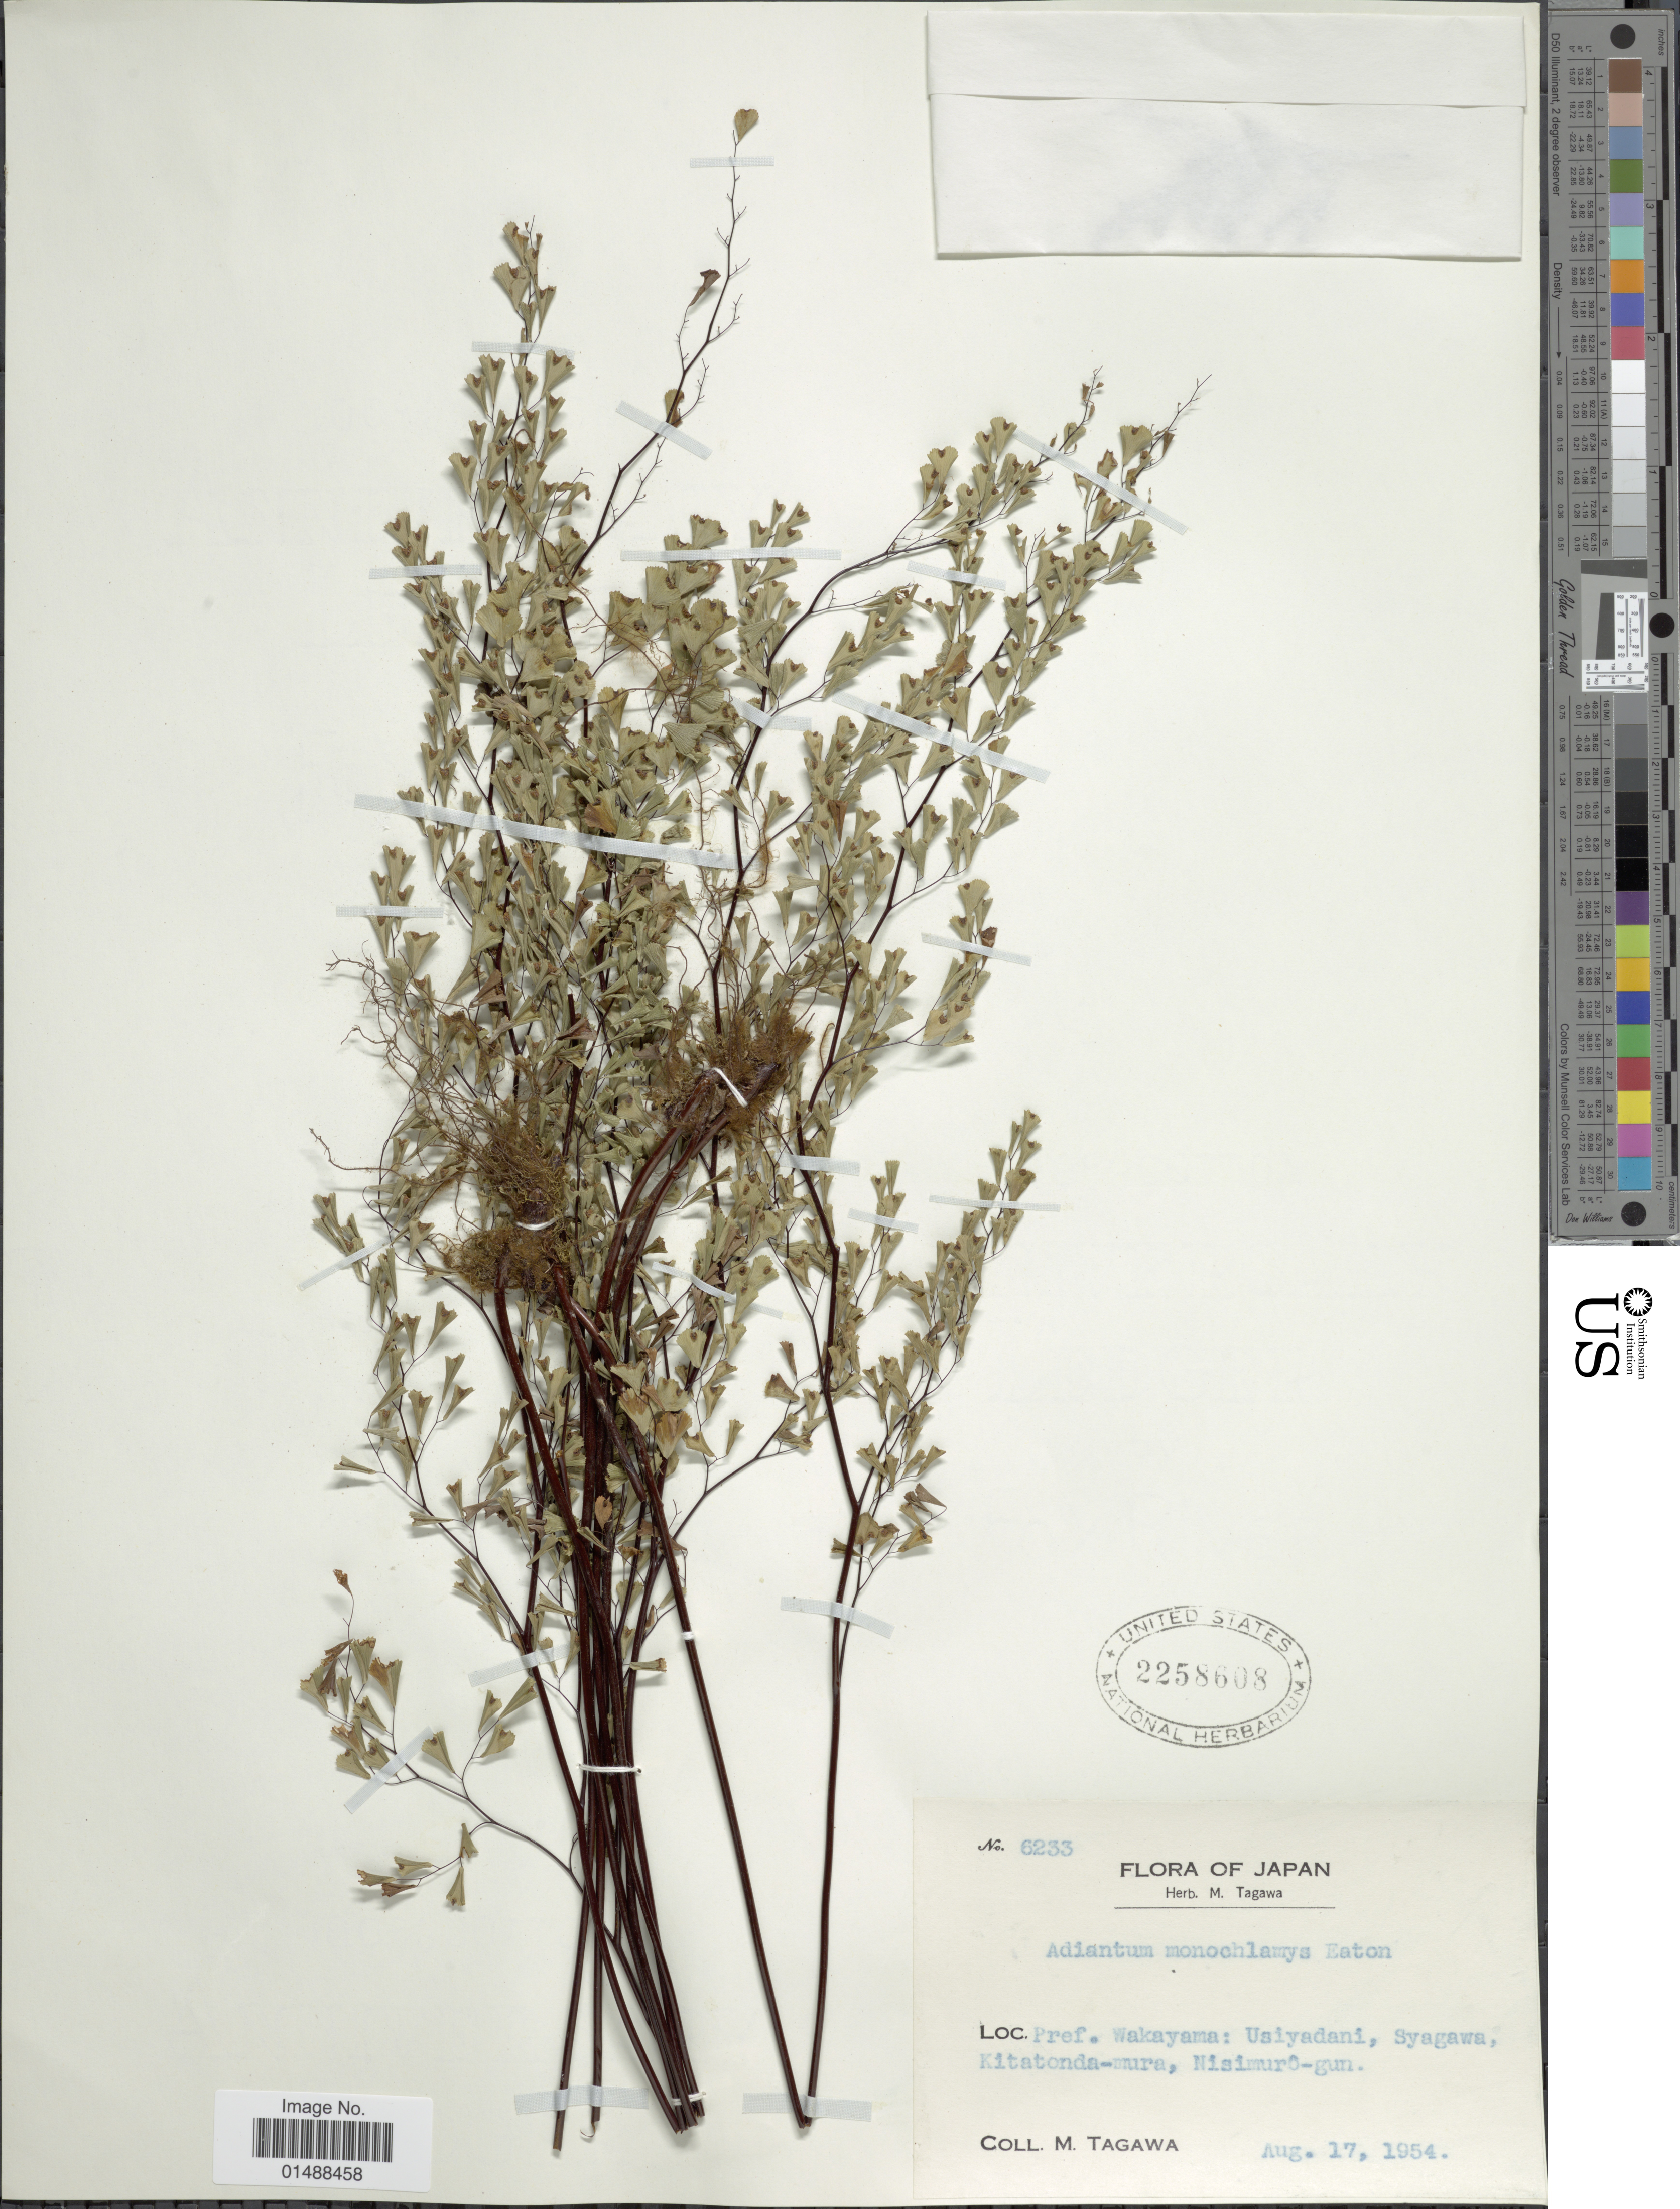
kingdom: Plantae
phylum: Tracheophyta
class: Polypodiopsida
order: Polypodiales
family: Pteridaceae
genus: Adiantum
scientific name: Adiantum monochlamys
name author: D.C. Eaton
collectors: M. Tagawa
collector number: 6233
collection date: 1954-08-17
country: Japan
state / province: Wakayama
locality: Japan, Loc. Pref. Wakayama: Usiyadani,Syagawa, Kitatonda-mura, Nisimuro-gun.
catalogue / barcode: US 2258608